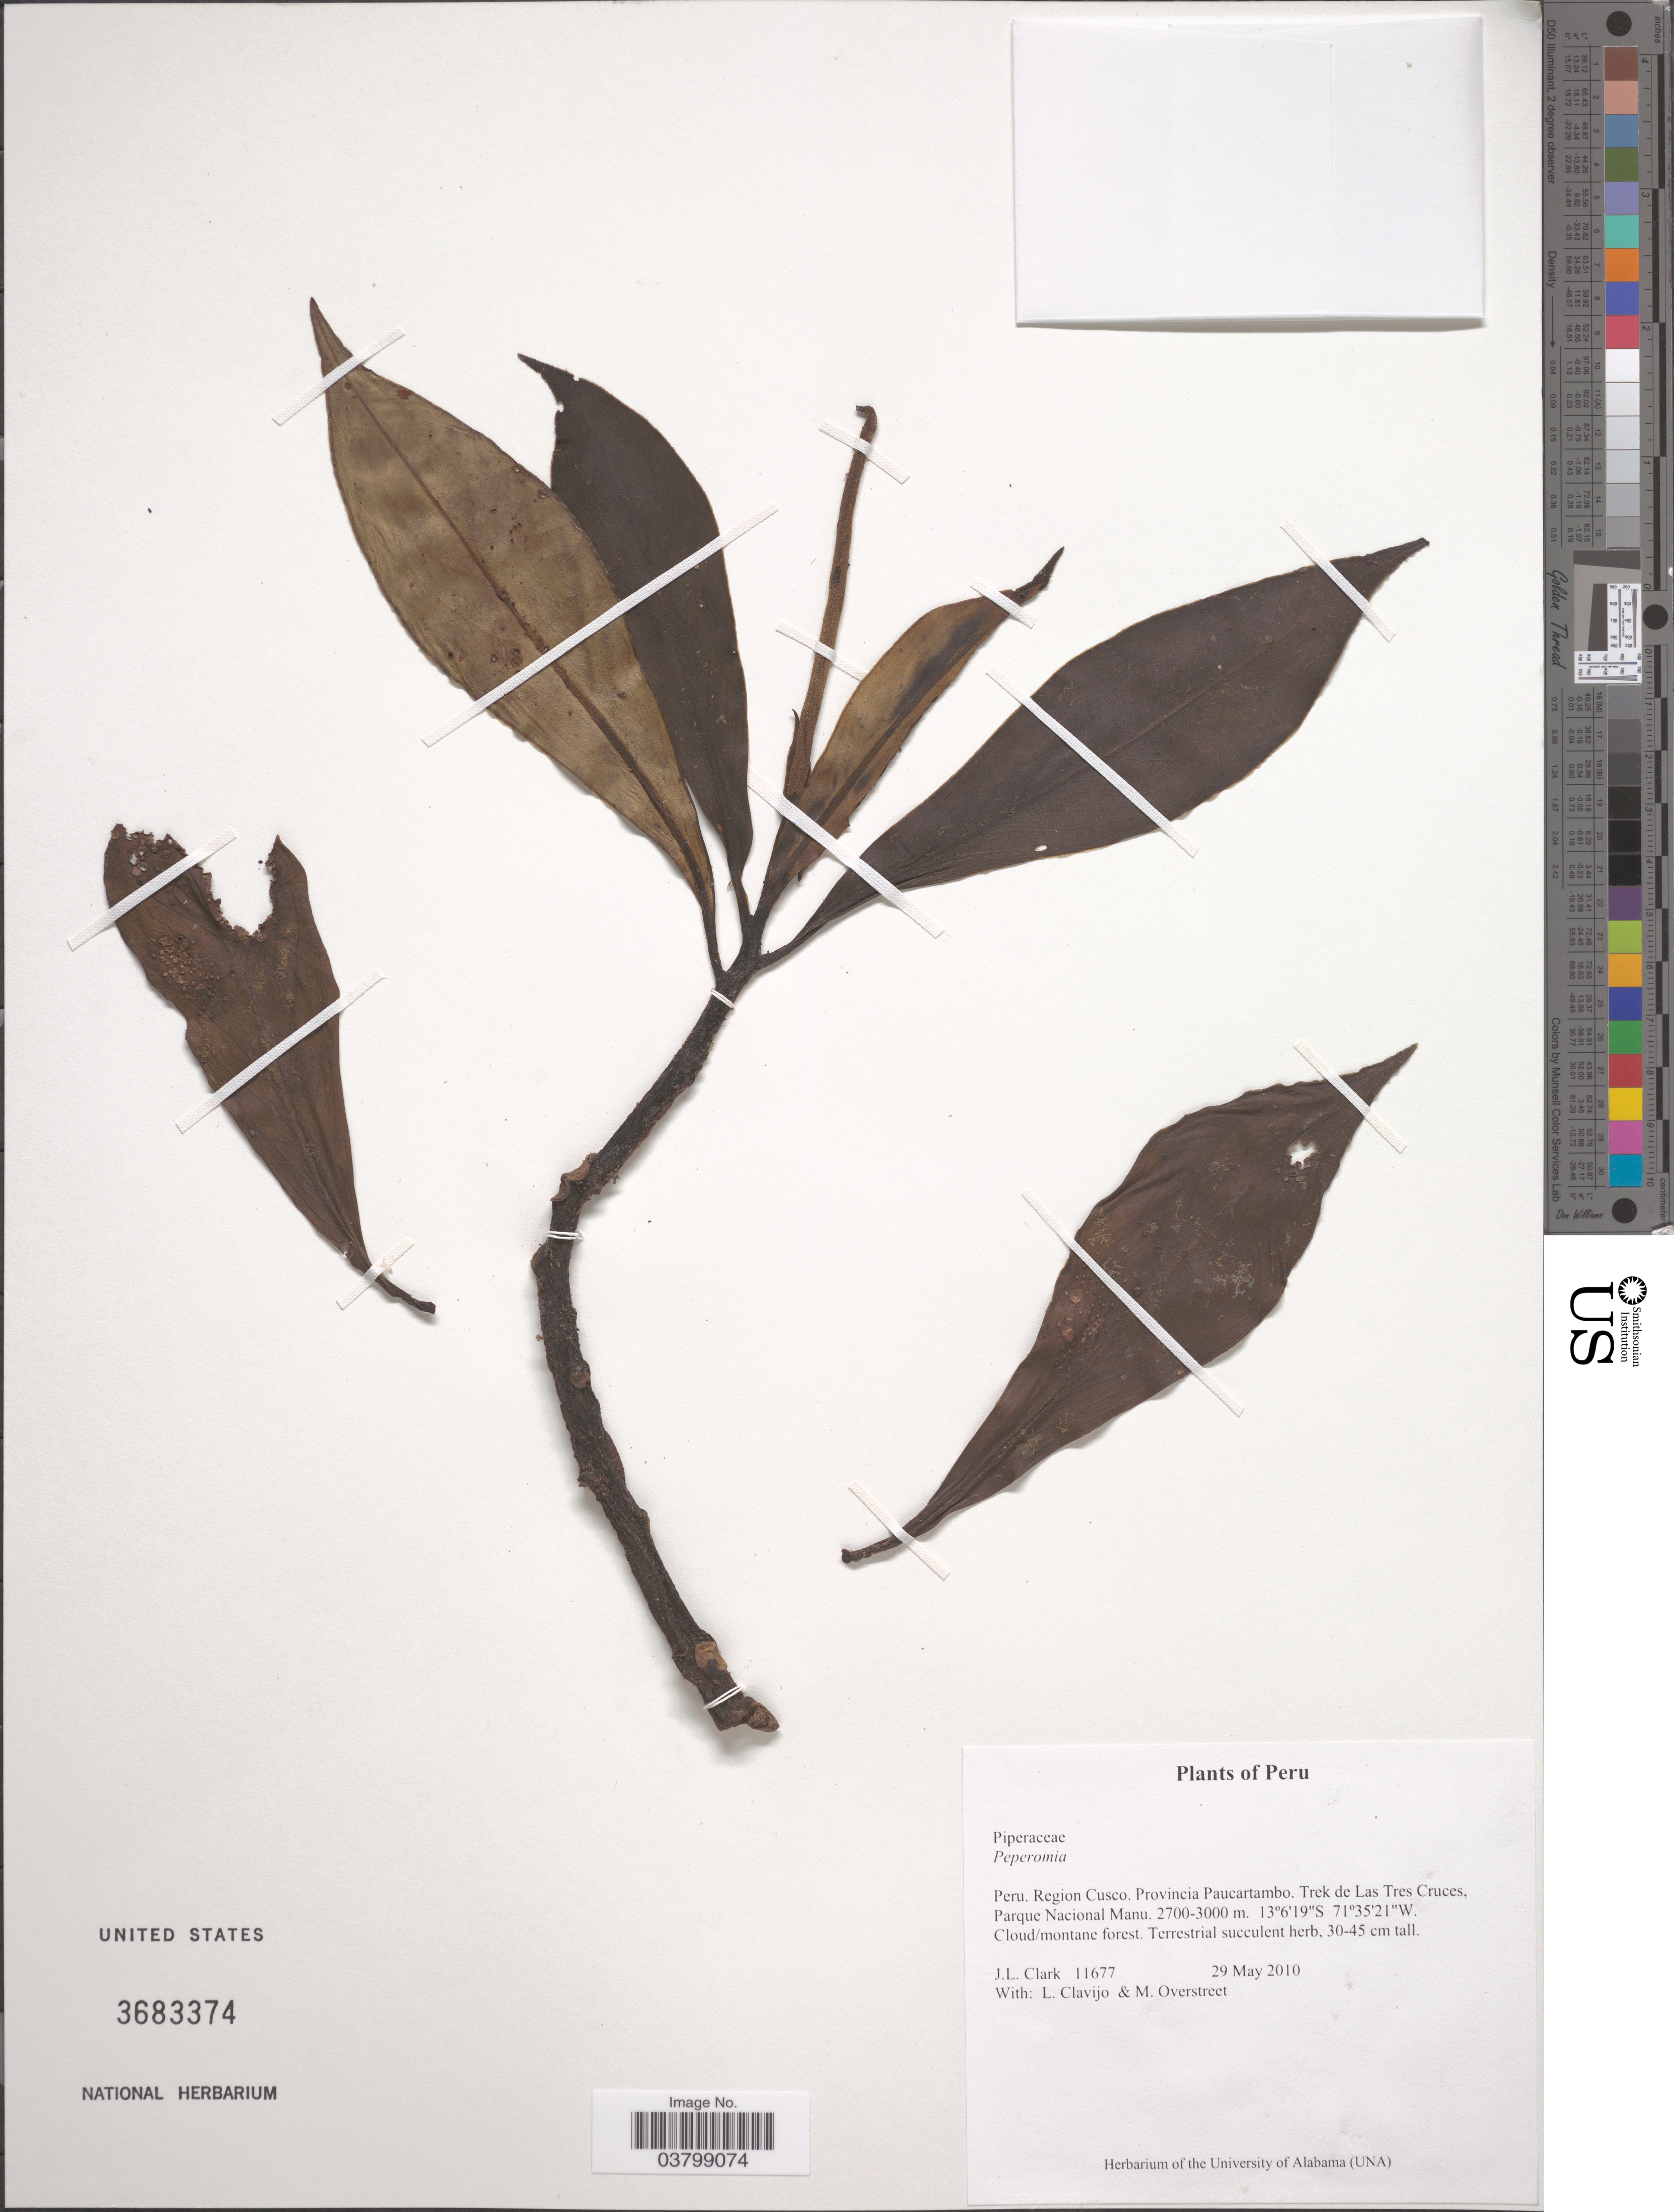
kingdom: Plantae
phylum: Tracheophyta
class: Magnoliopsida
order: Piperales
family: Piperaceae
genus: Peperomia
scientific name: Peperomia acuminata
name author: Ruiz & Pav.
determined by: Pino, Guillermo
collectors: J. L. Clark, L. Clavijo & M. Overstreet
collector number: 11677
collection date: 2010-05-29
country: Peru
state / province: Cusco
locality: Region Cusco. Provincia Paucartambo. Trek de Las Tres Cruces, Parque Nacional Manu.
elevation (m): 2700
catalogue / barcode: US 3683374